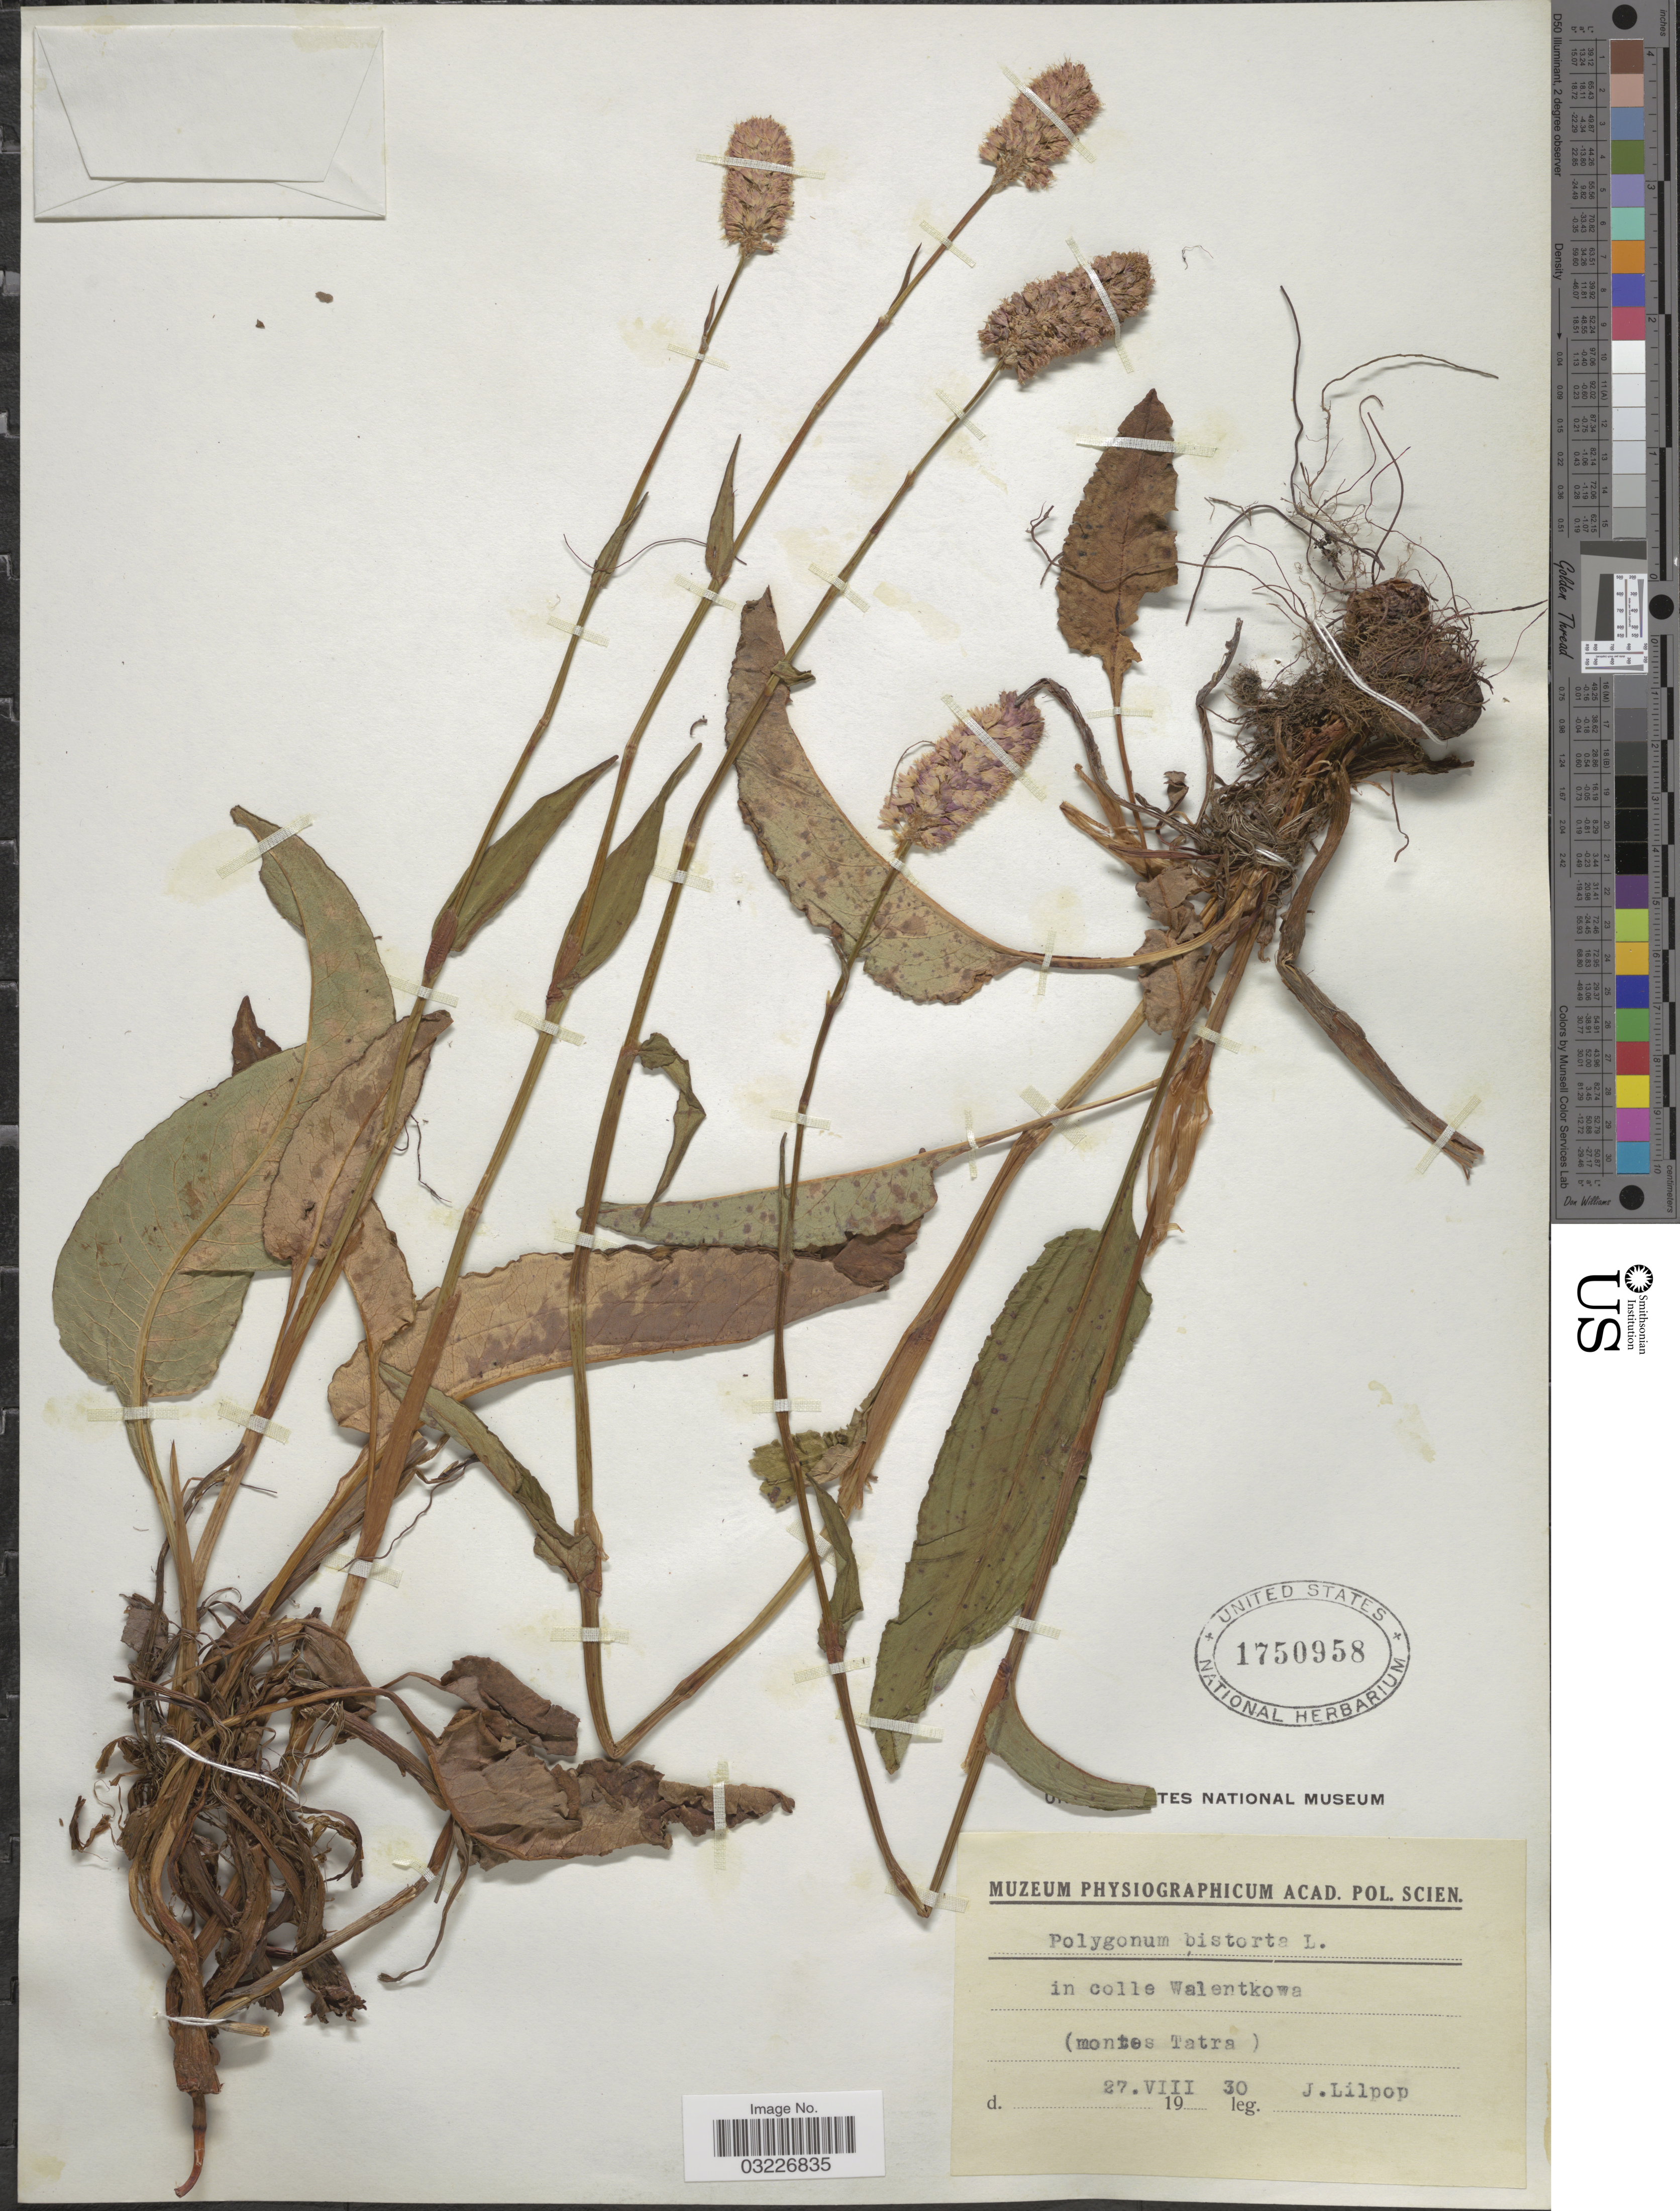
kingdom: Plantae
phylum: Tracheophyta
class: Magnoliopsida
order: Caryophyllales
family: Polygonaceae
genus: Bistorta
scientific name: Bistorta officinalis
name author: Delarbre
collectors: J. Lilpop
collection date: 1930-08-27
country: Slovakia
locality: In colle Walentkowa (montes Tatra).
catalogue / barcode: US 1750958